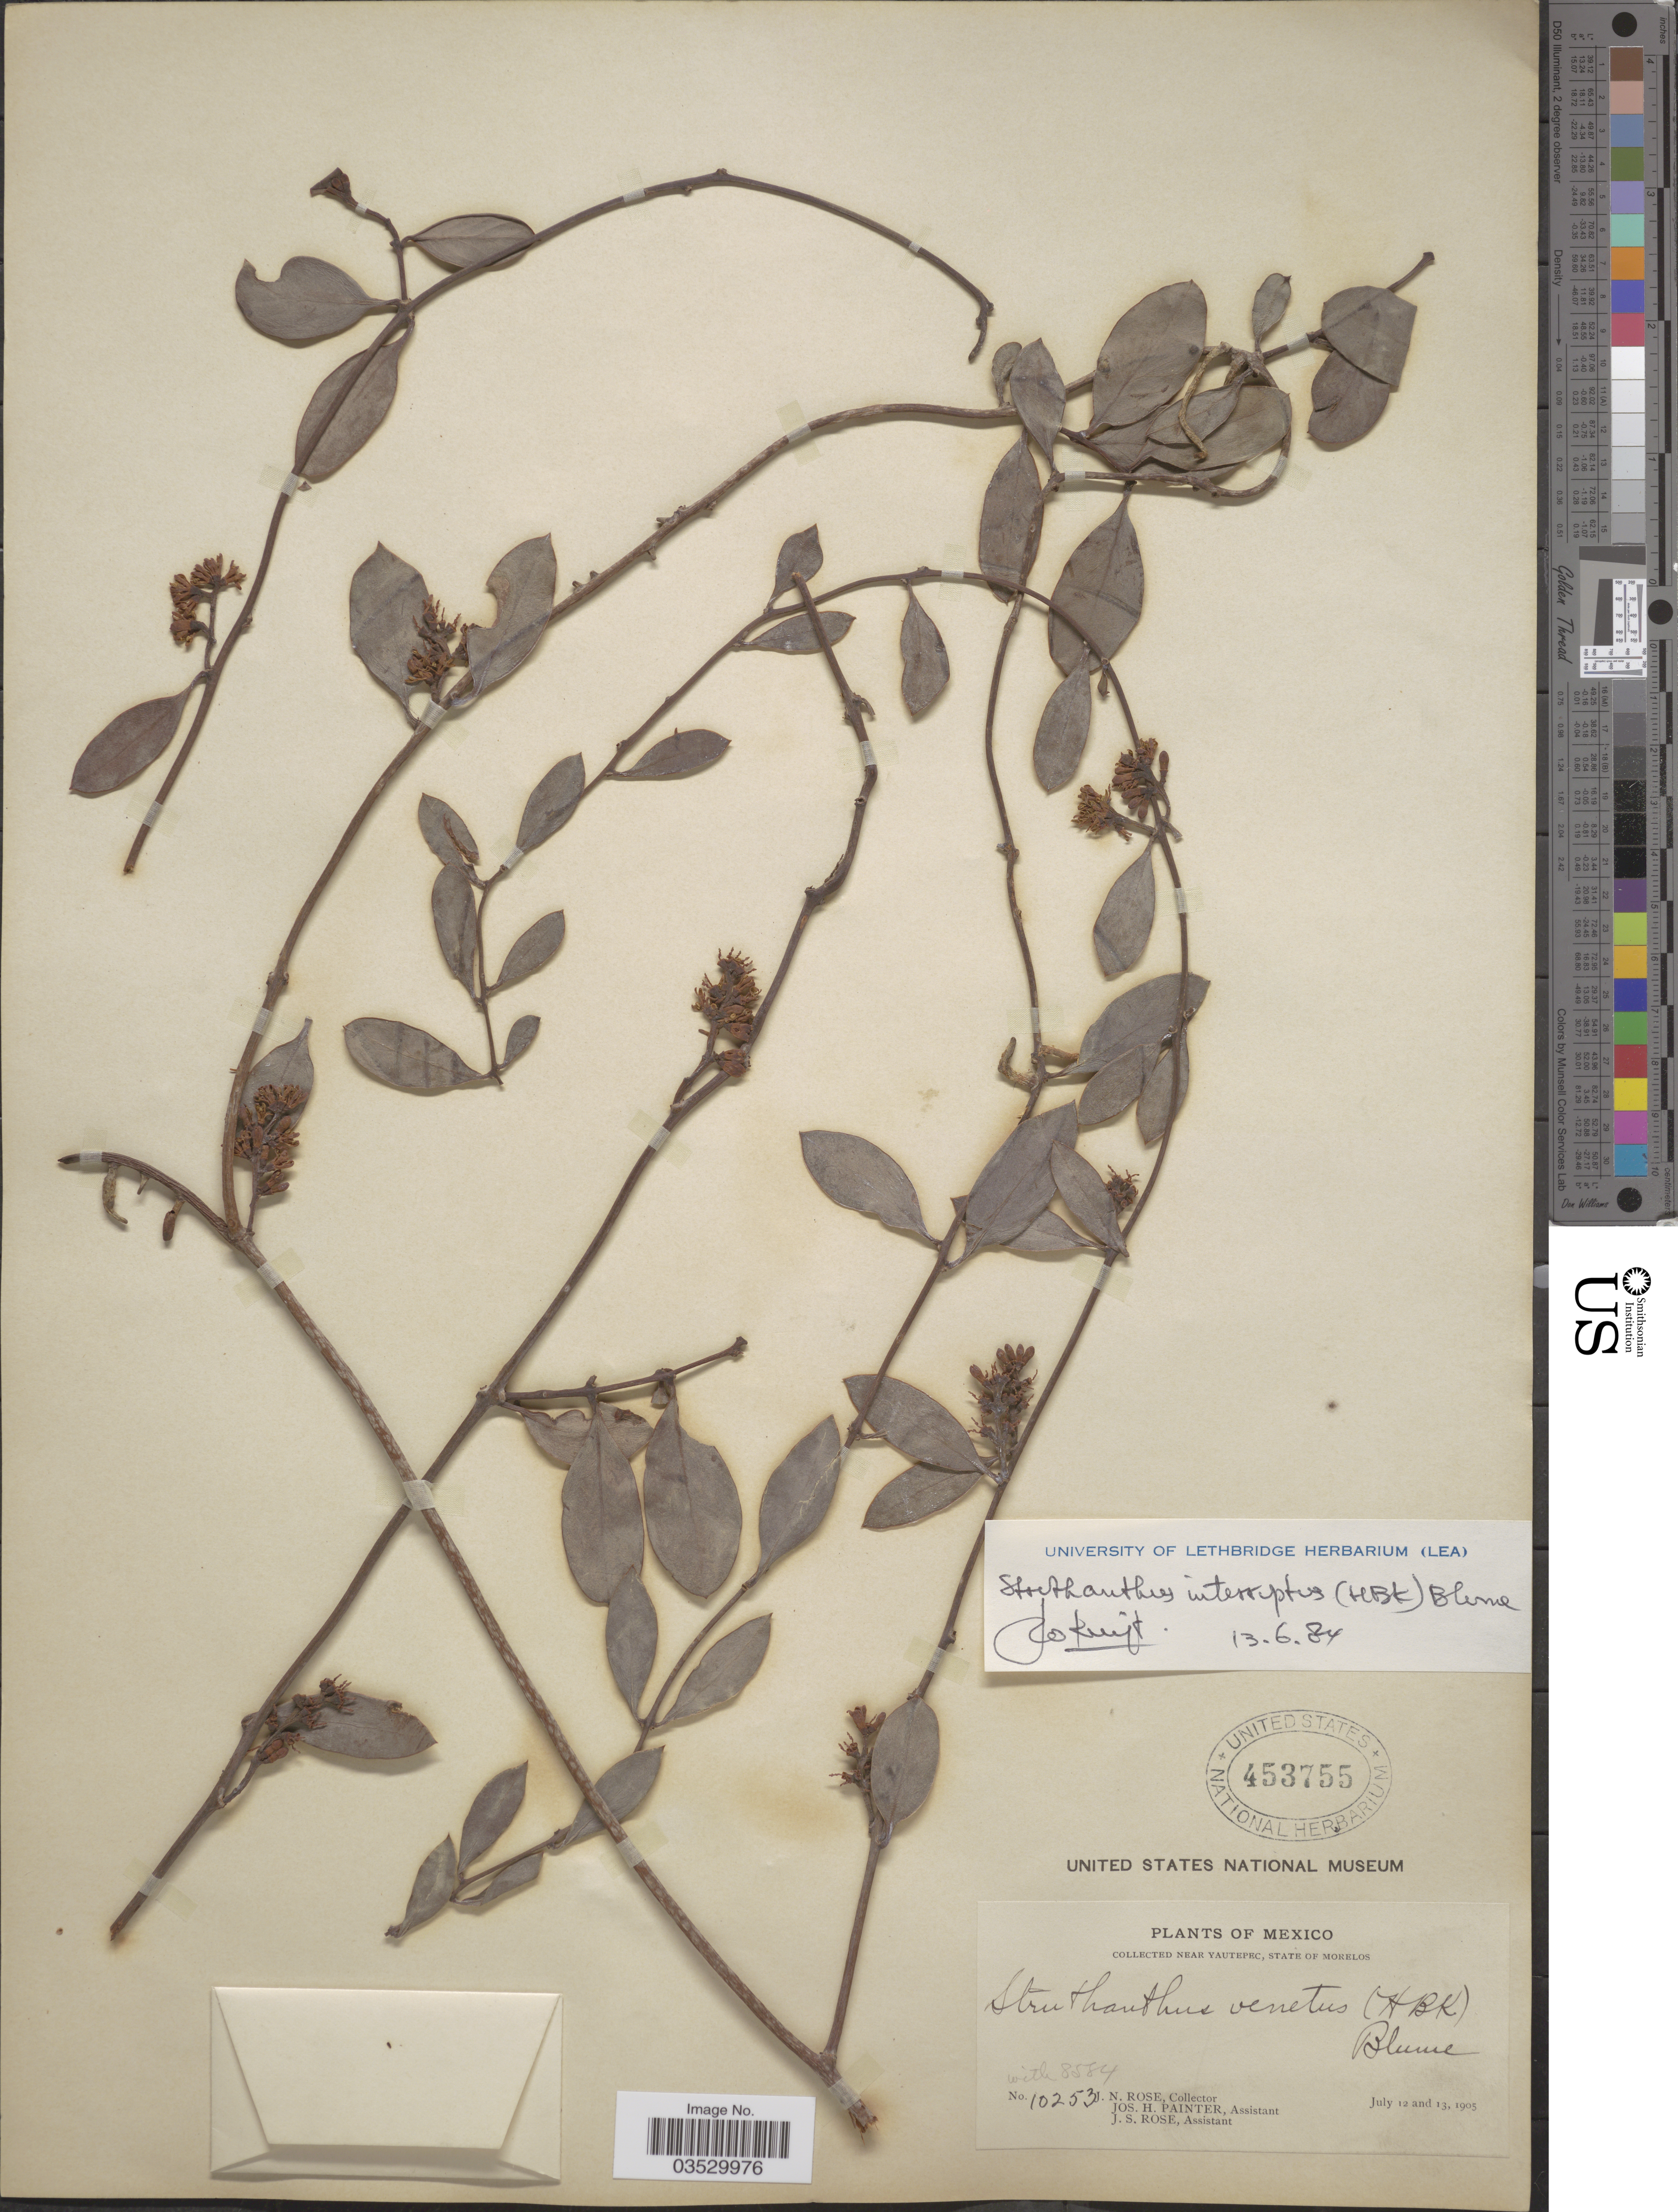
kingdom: Plantae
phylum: Tracheophyta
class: Magnoliopsida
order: Santalales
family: Loranthaceae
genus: Struthanthus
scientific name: Struthanthus interruptus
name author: (Kunth) G. Don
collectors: J. N. Rose, J. H. Painter & J. S. Rose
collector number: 10253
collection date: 1905-07-12/1905-07-13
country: Mexico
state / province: Morelos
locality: Near Yautepec.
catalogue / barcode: US 453755